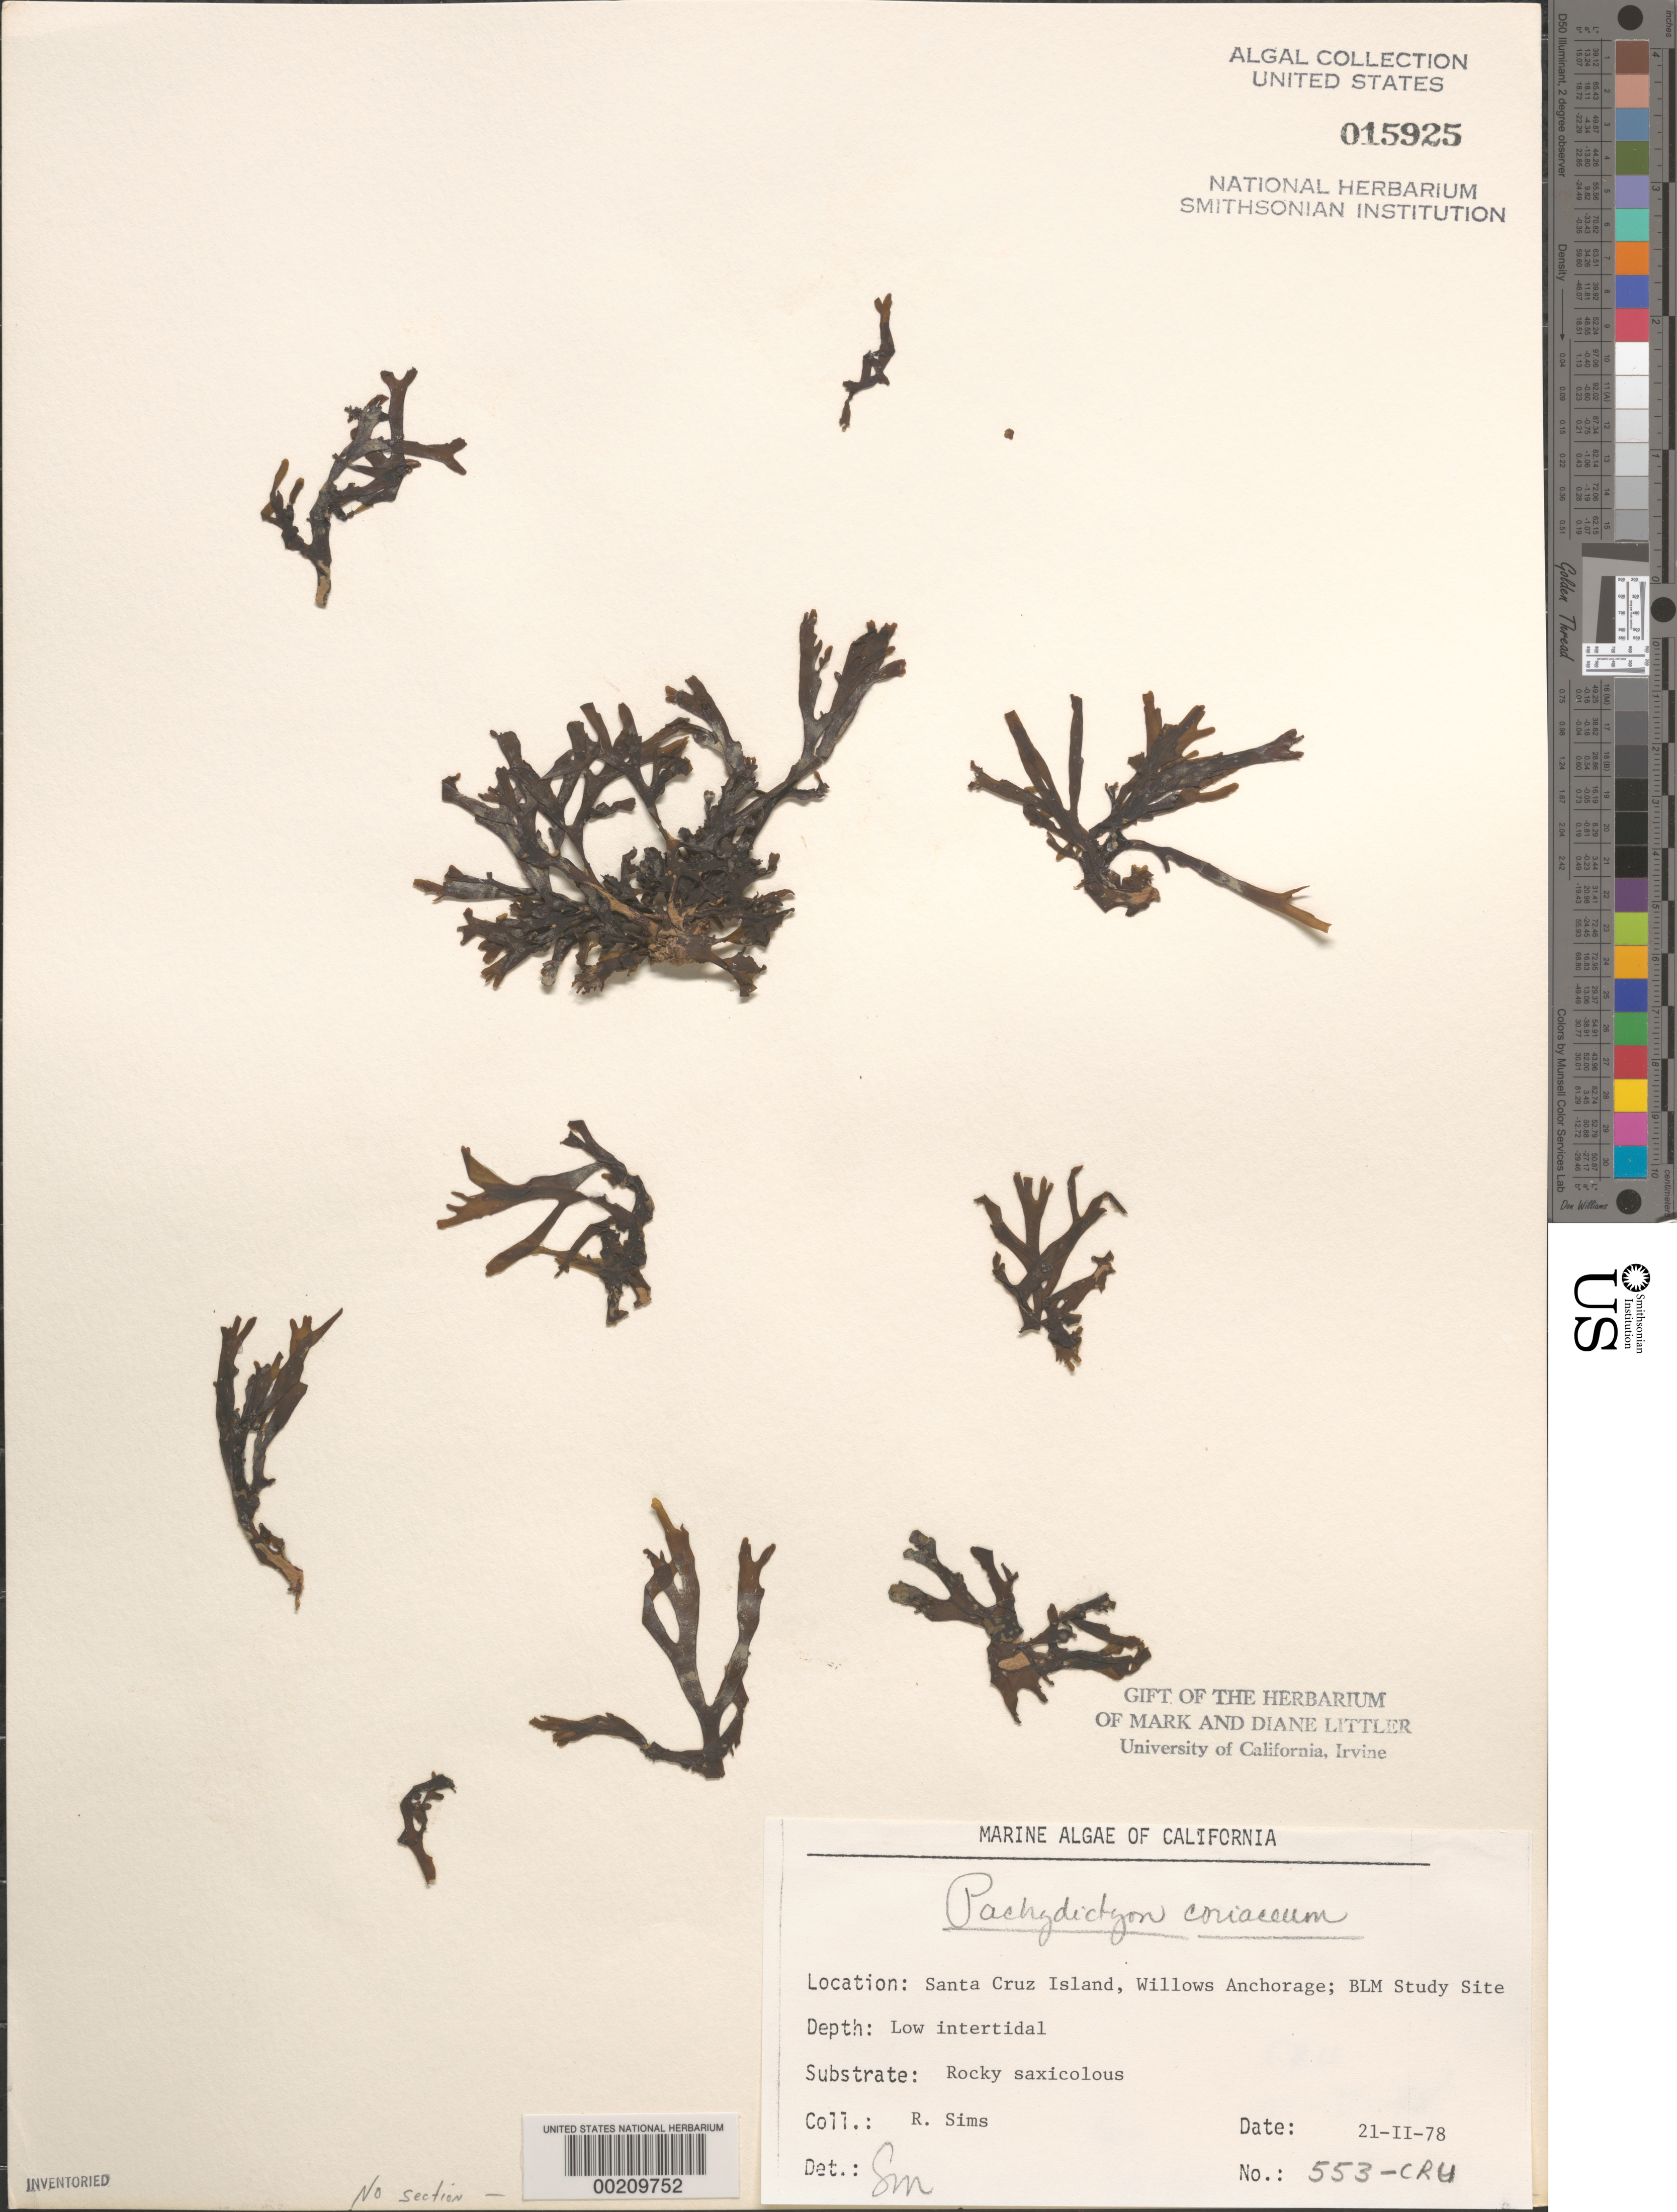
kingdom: Chromista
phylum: Ochrophyta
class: Phaeophyceae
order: Dictyotales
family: Dictyotaceae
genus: Pachydictyon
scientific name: Pachydictyon coriaceum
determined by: Murray, S. N.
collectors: R. H. Sims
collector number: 553-cru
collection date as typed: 21 Feb 1978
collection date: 1978-02-21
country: United States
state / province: California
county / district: Santa Barbara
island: Santa Cruz Island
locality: Willows Anchorage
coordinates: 33 57'43"N, 119 45'16"W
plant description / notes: BLM-SOCALBIGHT Rocky Intertidal Survey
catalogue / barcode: US 15925